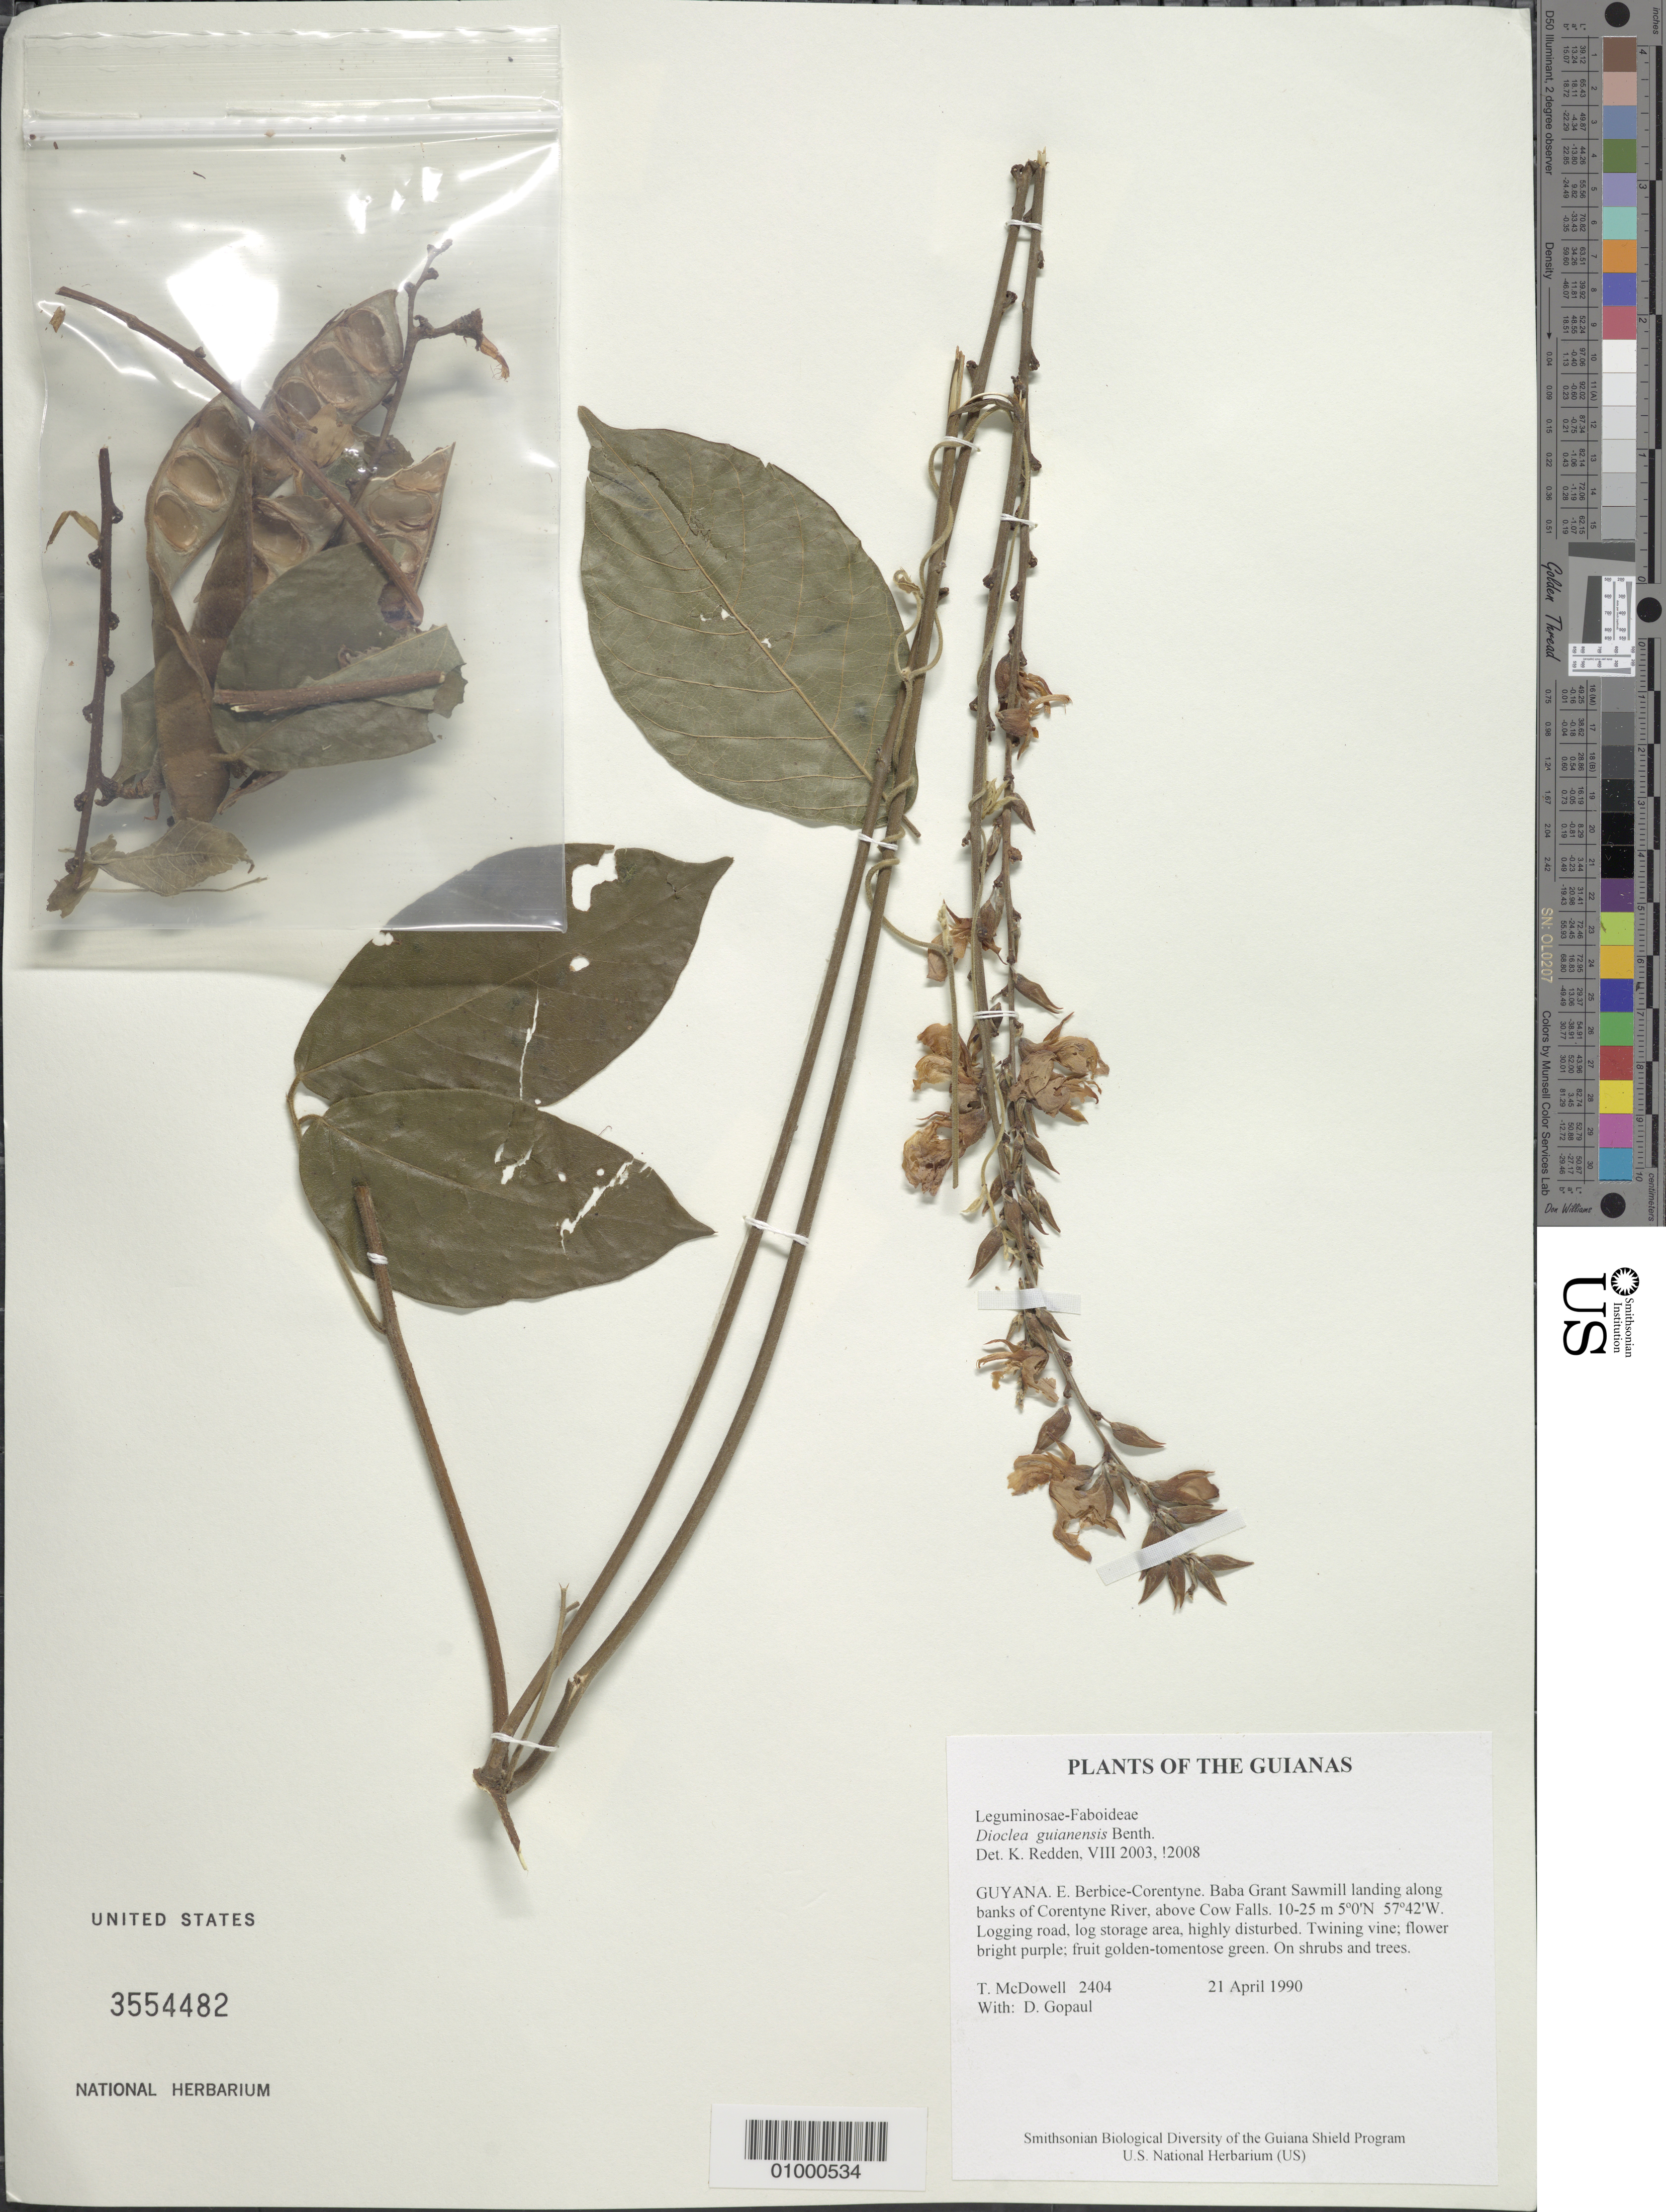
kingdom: Plantae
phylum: Tracheophyta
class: Magnoliopsida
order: Fabales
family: Fabaceae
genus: Dioclea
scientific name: Dioclea guianensis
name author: Benth.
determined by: Redden, K. M.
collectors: T. McDowell & D. Gopaul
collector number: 2404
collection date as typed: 21 April 1990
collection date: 1990-04-21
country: Guyana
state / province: E. Berbice-Corentyne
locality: Baba Grant Sawmill landing along banks of Corentyne River, above Cow Falls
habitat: Logging road, log storage area, highly disturbed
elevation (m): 10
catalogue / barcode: US 3554482